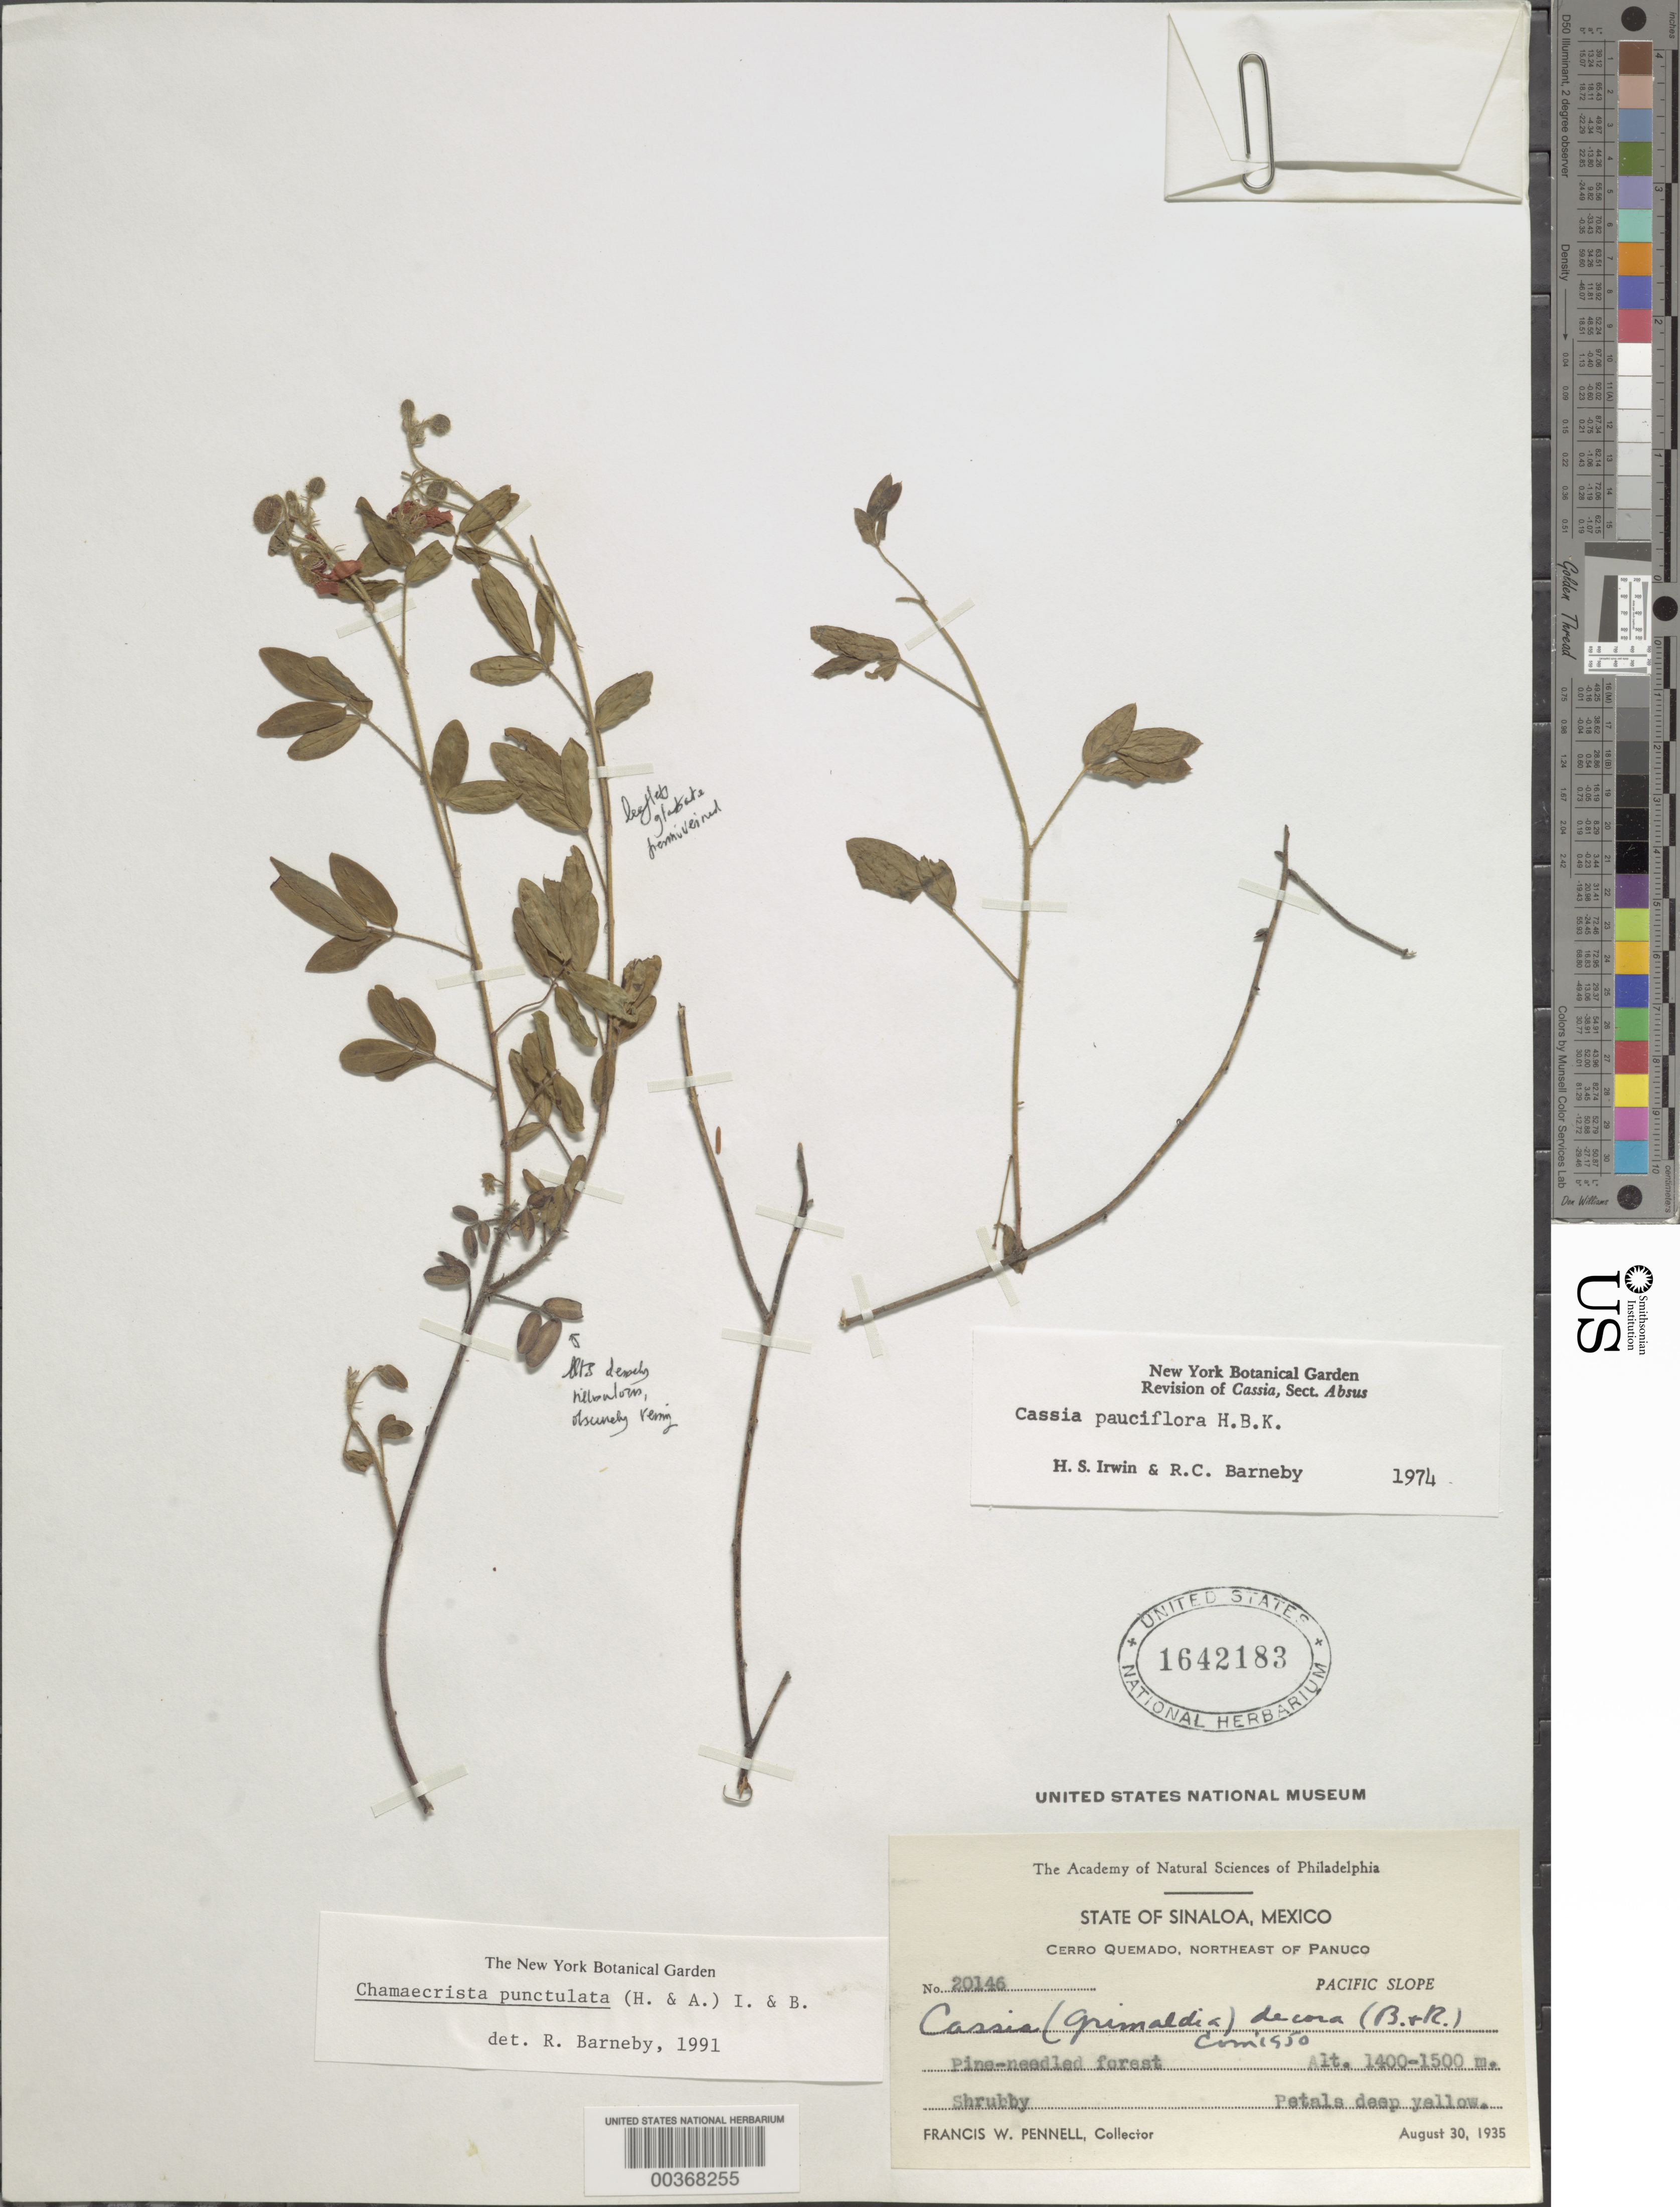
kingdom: Plantae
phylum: Tracheophyta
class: Magnoliopsida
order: Fabales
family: Fabaceae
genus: Chamaecrista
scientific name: Chamaecrista punctulata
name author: (Hook. & Arn.) H.S. Irwin & Barneby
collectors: F. W. Pennell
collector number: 20146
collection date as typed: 30 Aug 1935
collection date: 1935-08-30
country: Mexico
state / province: Sinaloa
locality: Cerro quemado, NE of panuco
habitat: Forest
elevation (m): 1400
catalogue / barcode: US 1642183